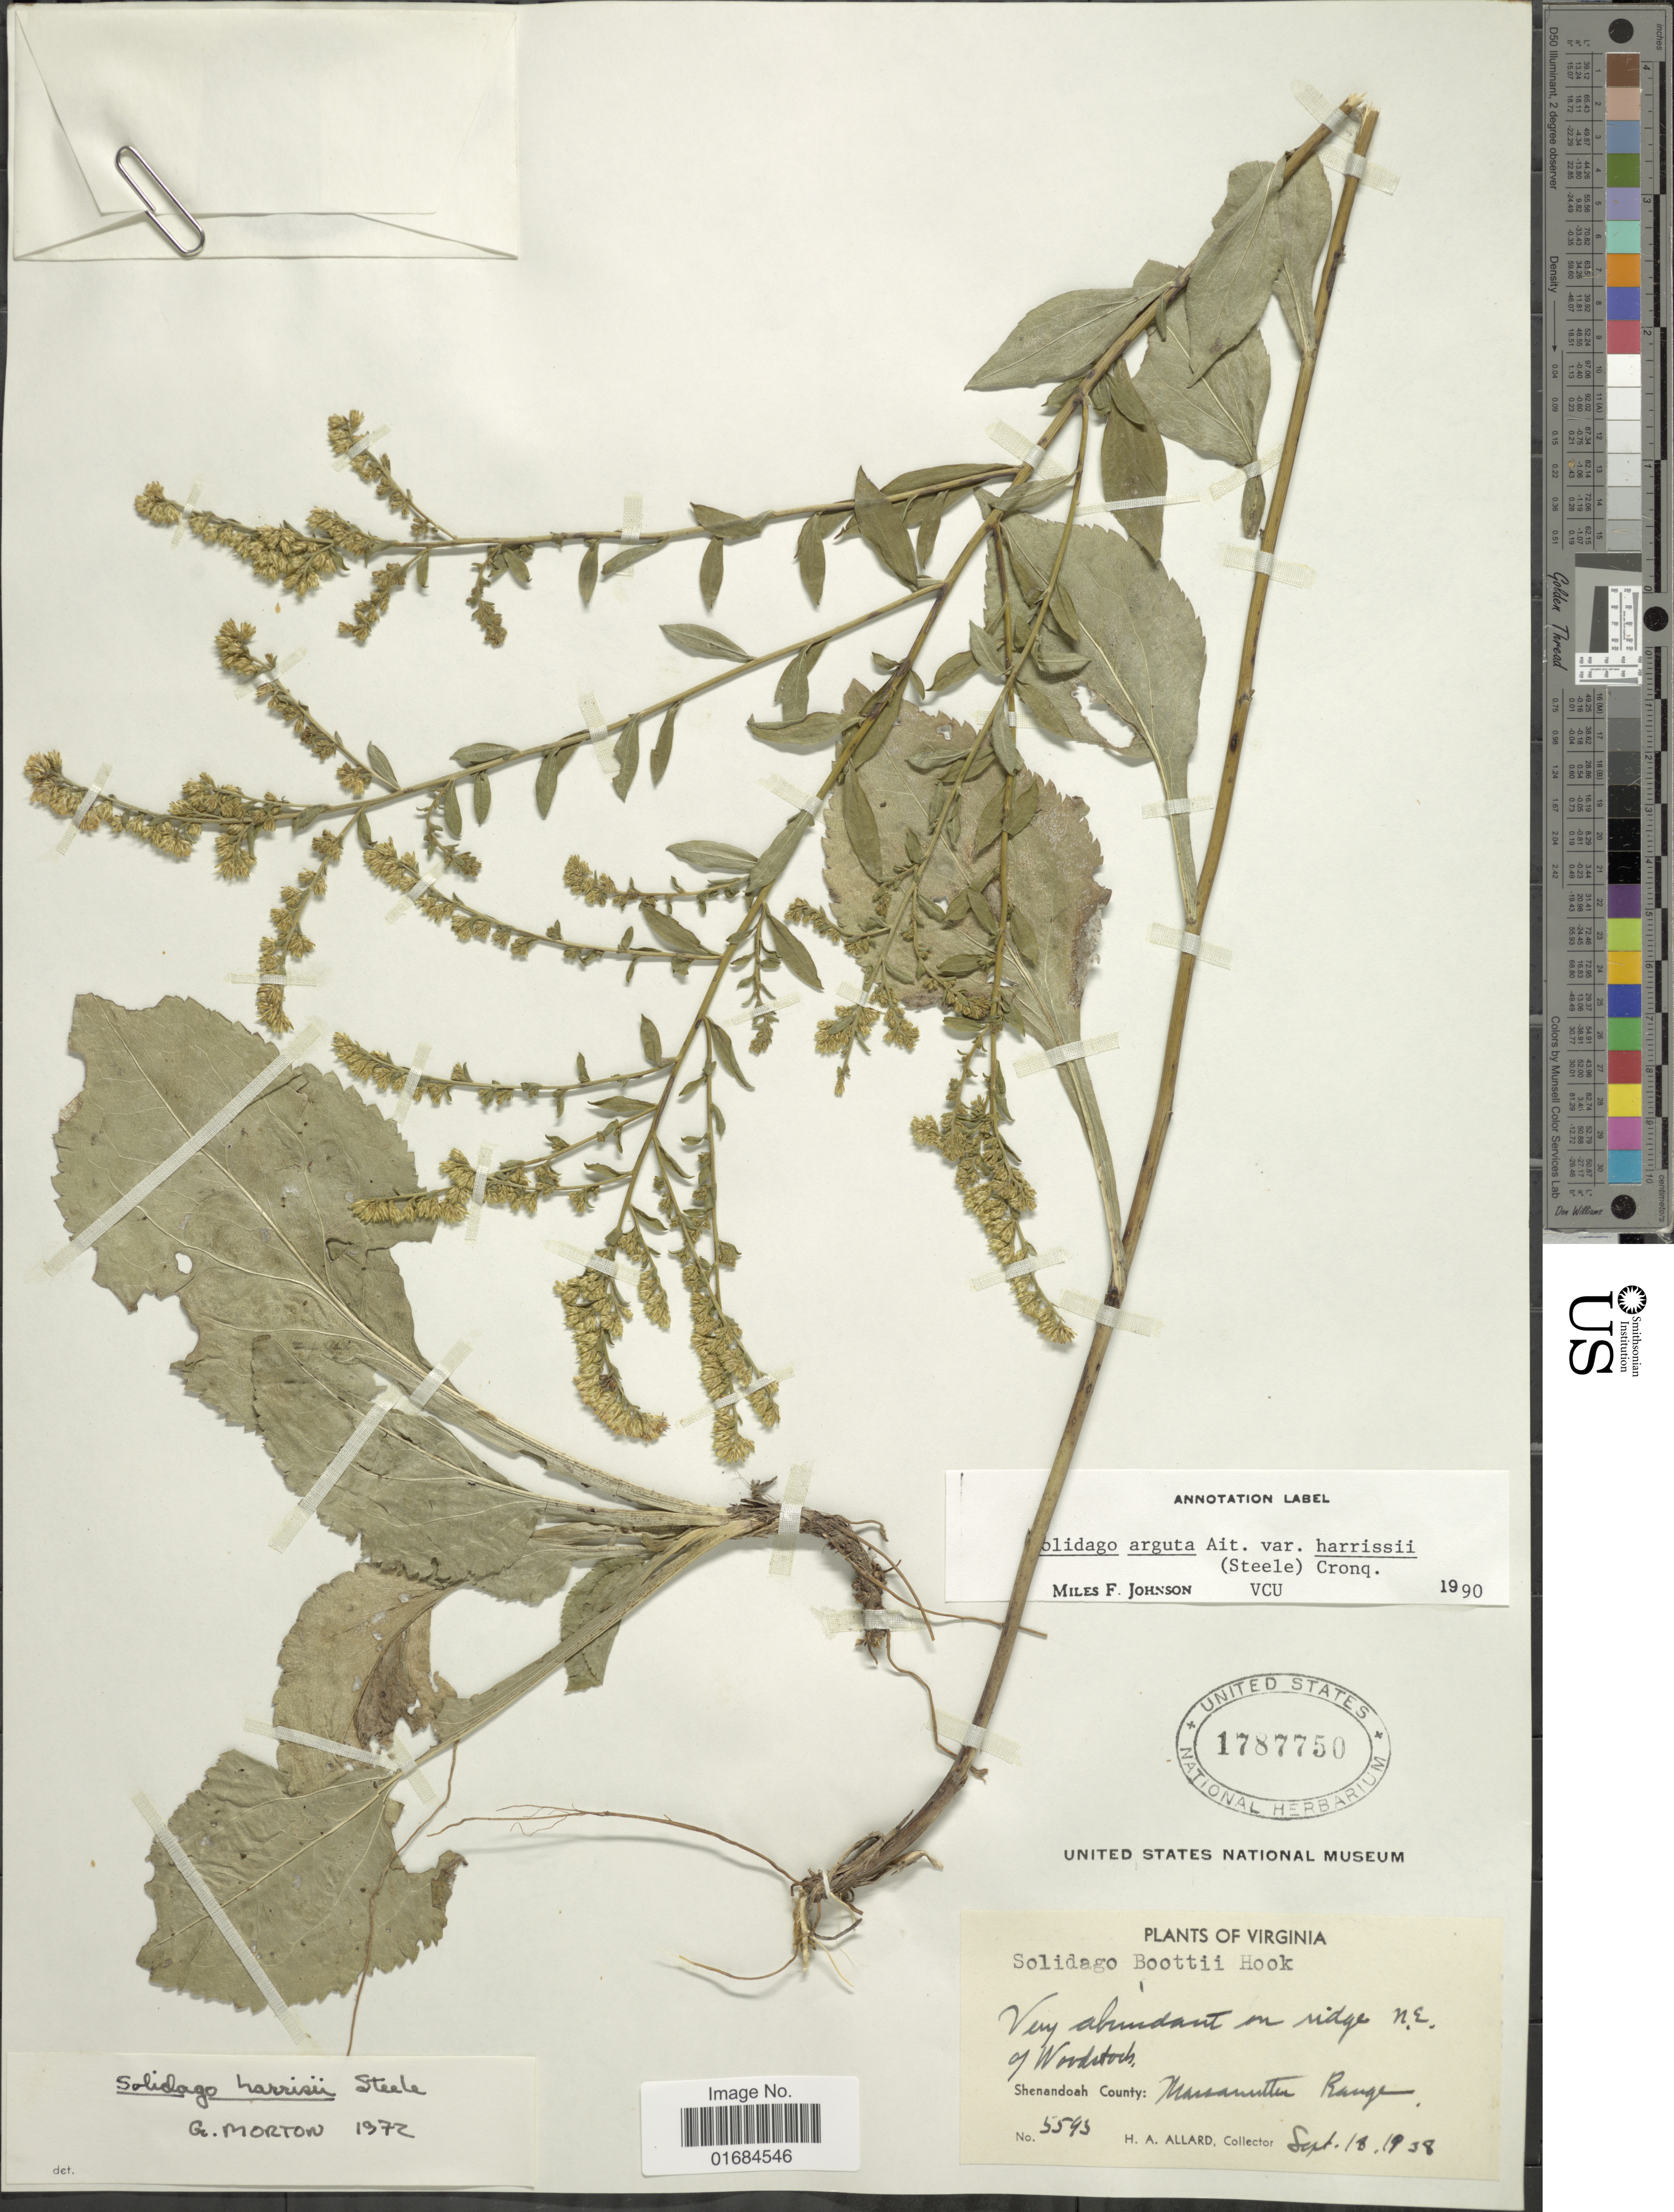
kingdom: Plantae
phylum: Tracheophyta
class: Magnoliopsida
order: Asterales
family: Asteraceae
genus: Solidago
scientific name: Solidago arguta var. harrisii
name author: (E.S. Steele) Cronq.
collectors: H. A. Allard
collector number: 5593*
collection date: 1938-09-18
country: United States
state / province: Virginia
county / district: Shenandoah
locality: NE of Woodstock, Shenandoah County: Massanutten Range.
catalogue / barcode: US 1787750